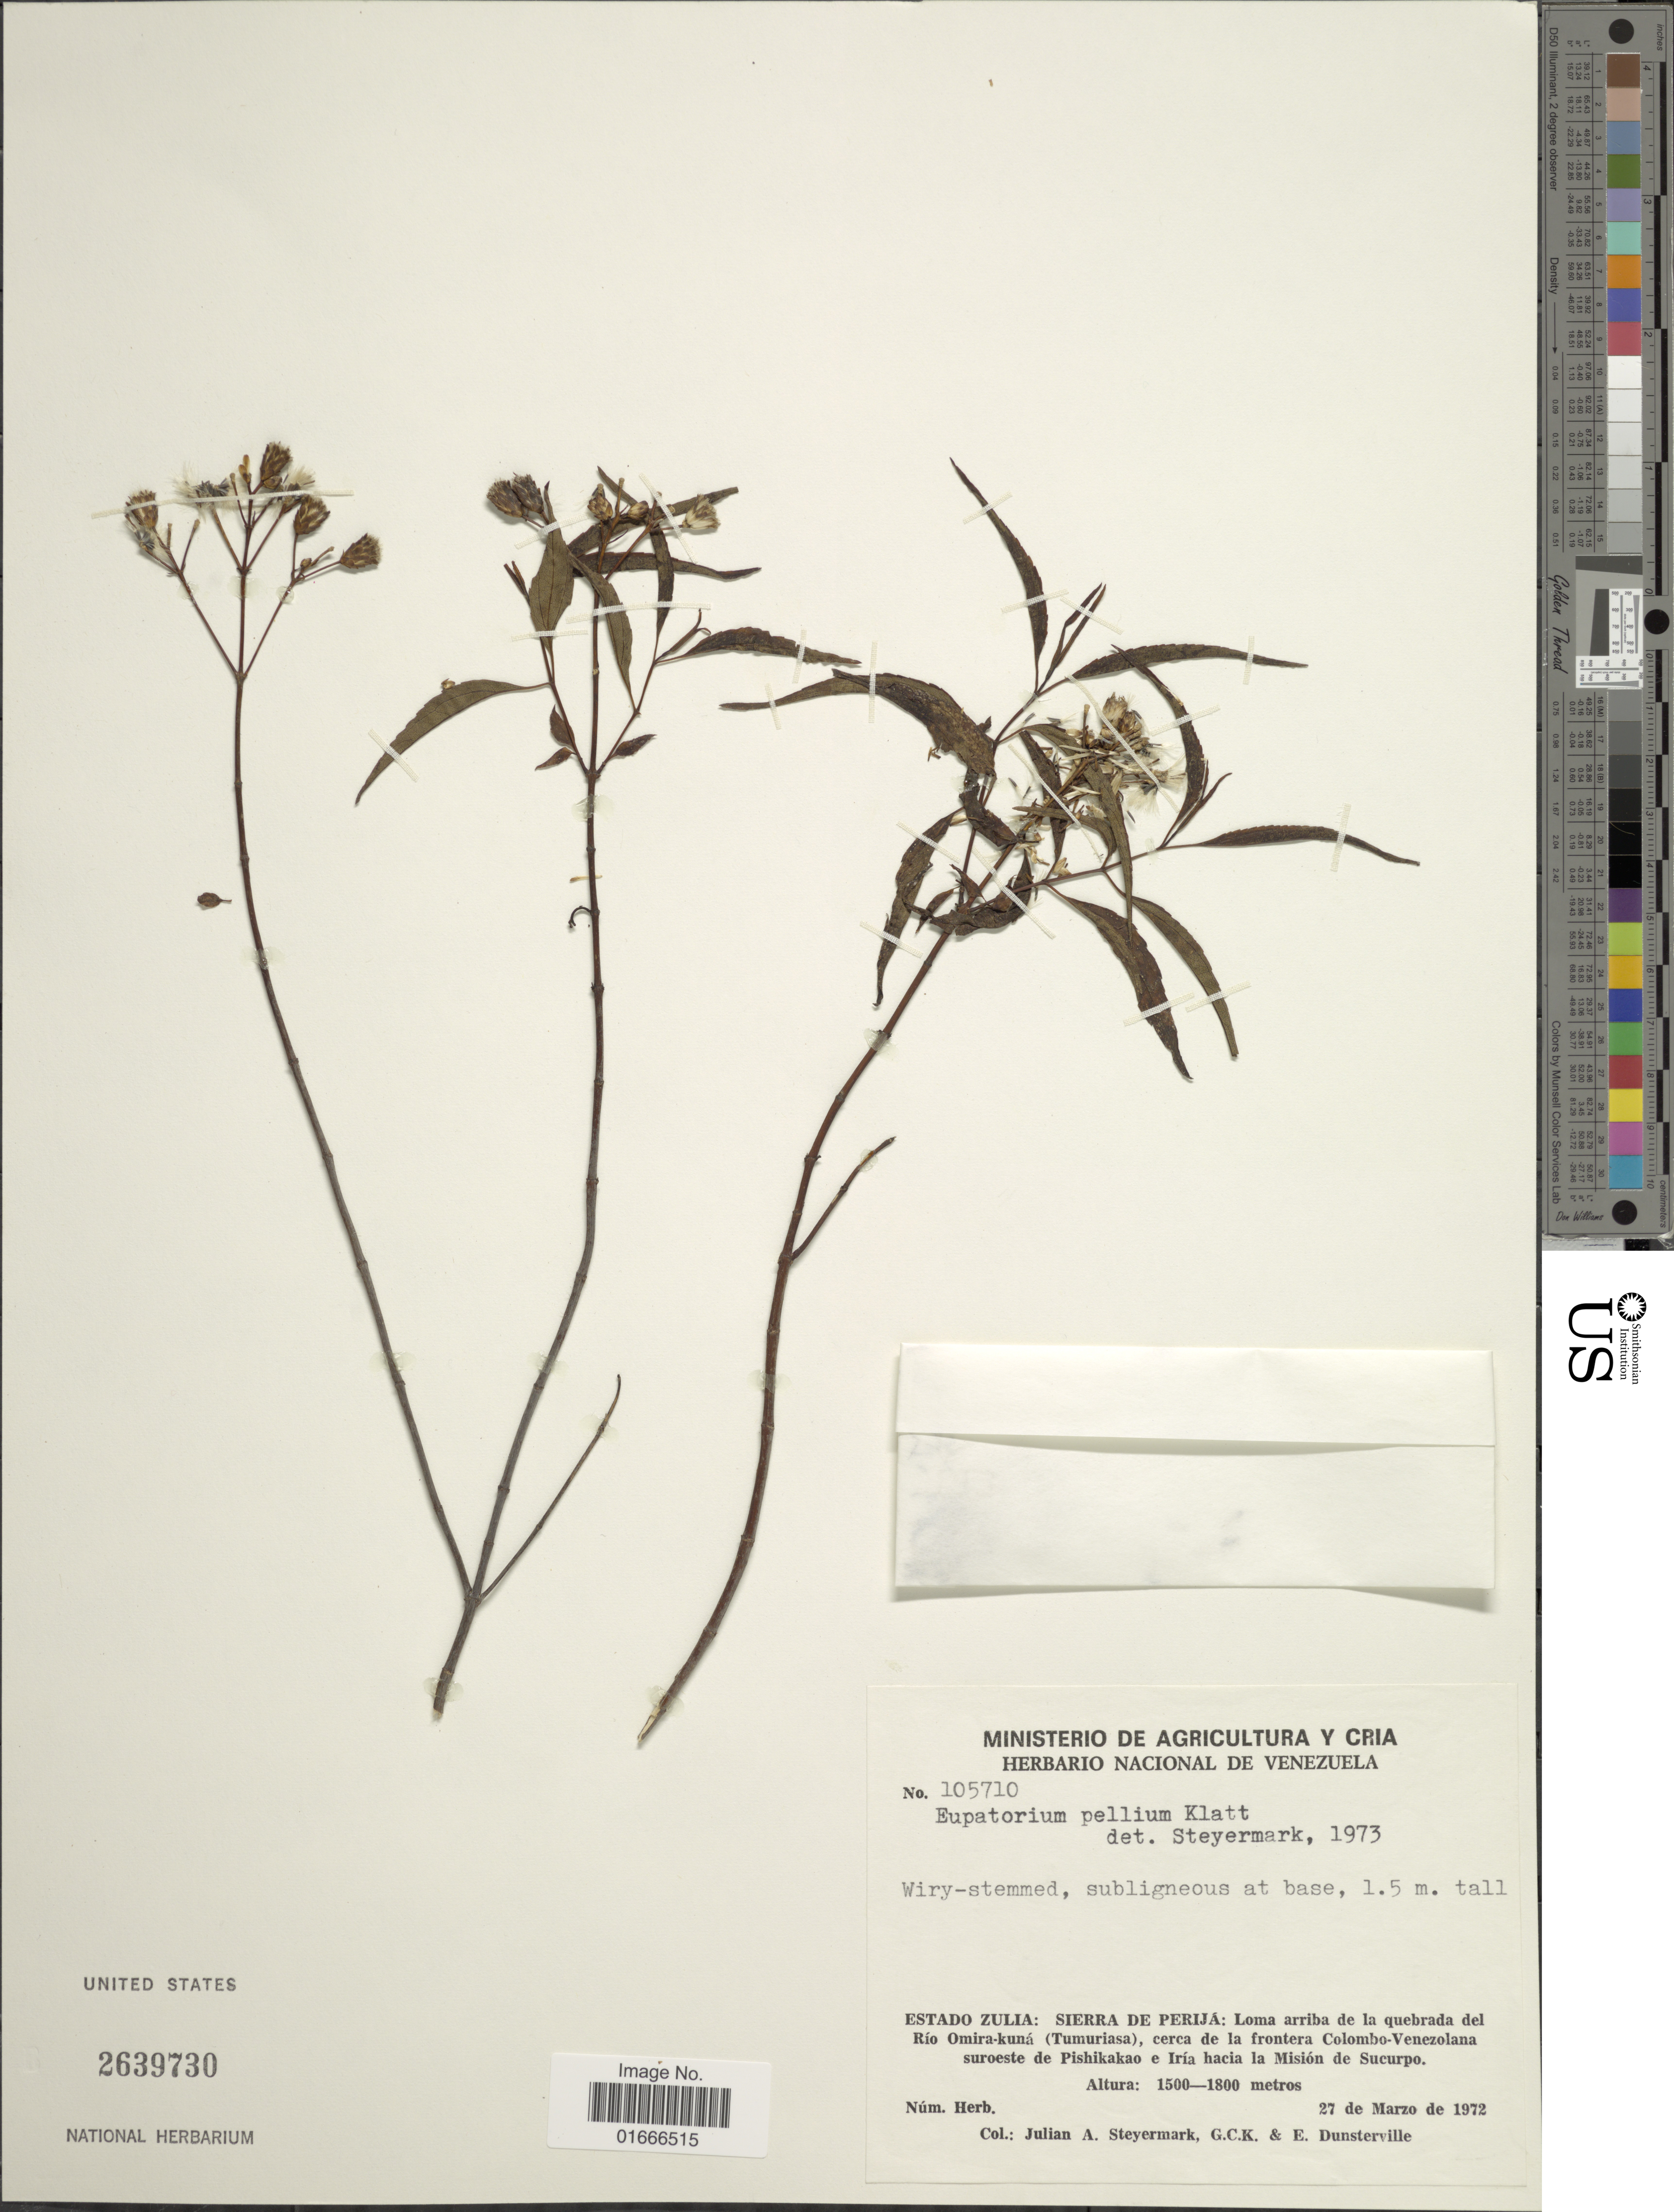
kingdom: Plantae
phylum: Tracheophyta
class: Magnoliopsida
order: Asterales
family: Asteraceae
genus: Chromolaena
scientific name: Chromolaena pellia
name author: (Klatt) R.M. King & H. Rob.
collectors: J. Steyermark, G. C. K. Dunsterville & E. Dunsterville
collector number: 105710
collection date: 1972-03-27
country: Venezuela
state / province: Zulia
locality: Sierra de Perija, Loma arriba de la quebrada del Rio Omira-kuna (Tumuriasa), cerca de la frontera Colombo-Venezolana suroeste de Pishikakao e Iria hacia la Mision de Sucurpo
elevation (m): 1500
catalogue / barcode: US 2639730